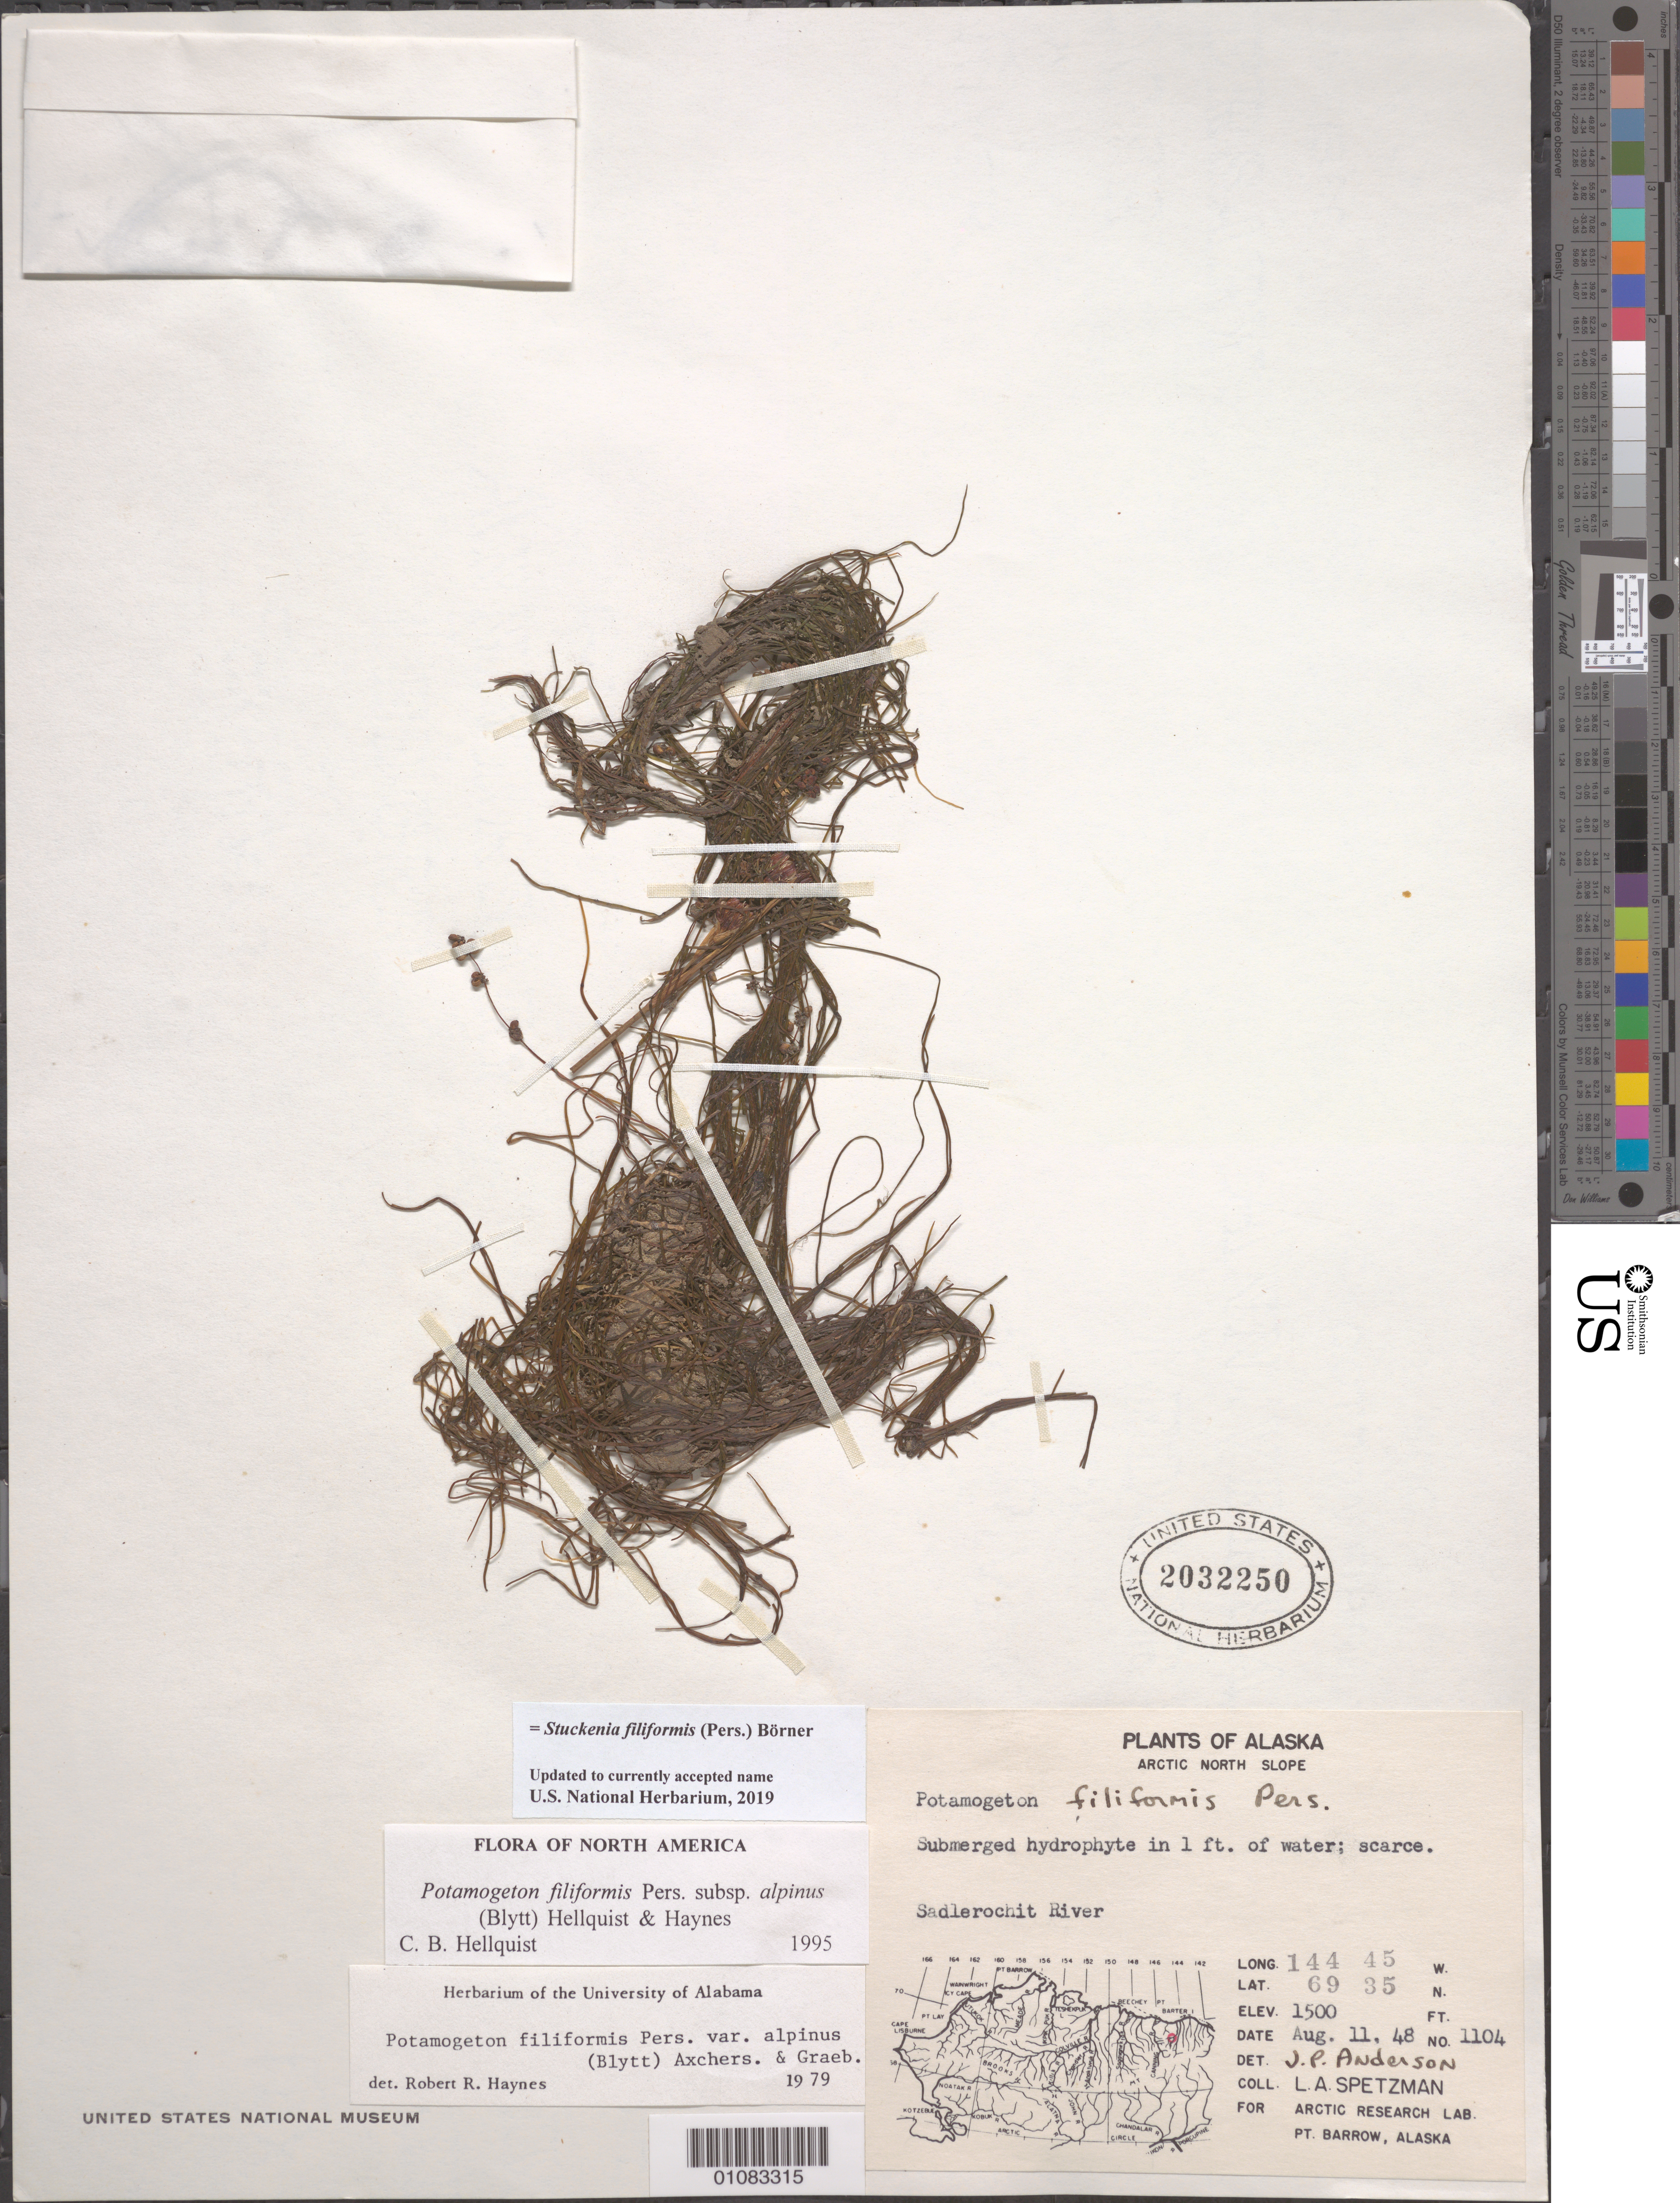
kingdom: Plantae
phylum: Tracheophyta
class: Liliopsida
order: Alismatales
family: Potamogetonaceae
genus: Stuckenia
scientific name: Stuckenia filiformis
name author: (Pers.) Börner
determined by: Strong, Mark T., (BOT), Smithsonian Institution - National Museum of Natural History (UNITED STATES)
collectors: L. Spetzman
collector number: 1104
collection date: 1948-08-11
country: United States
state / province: Alaska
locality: Arctic North Slope, Sadlerochit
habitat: Submerged in water, scarce.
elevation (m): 457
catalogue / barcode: US 2032250